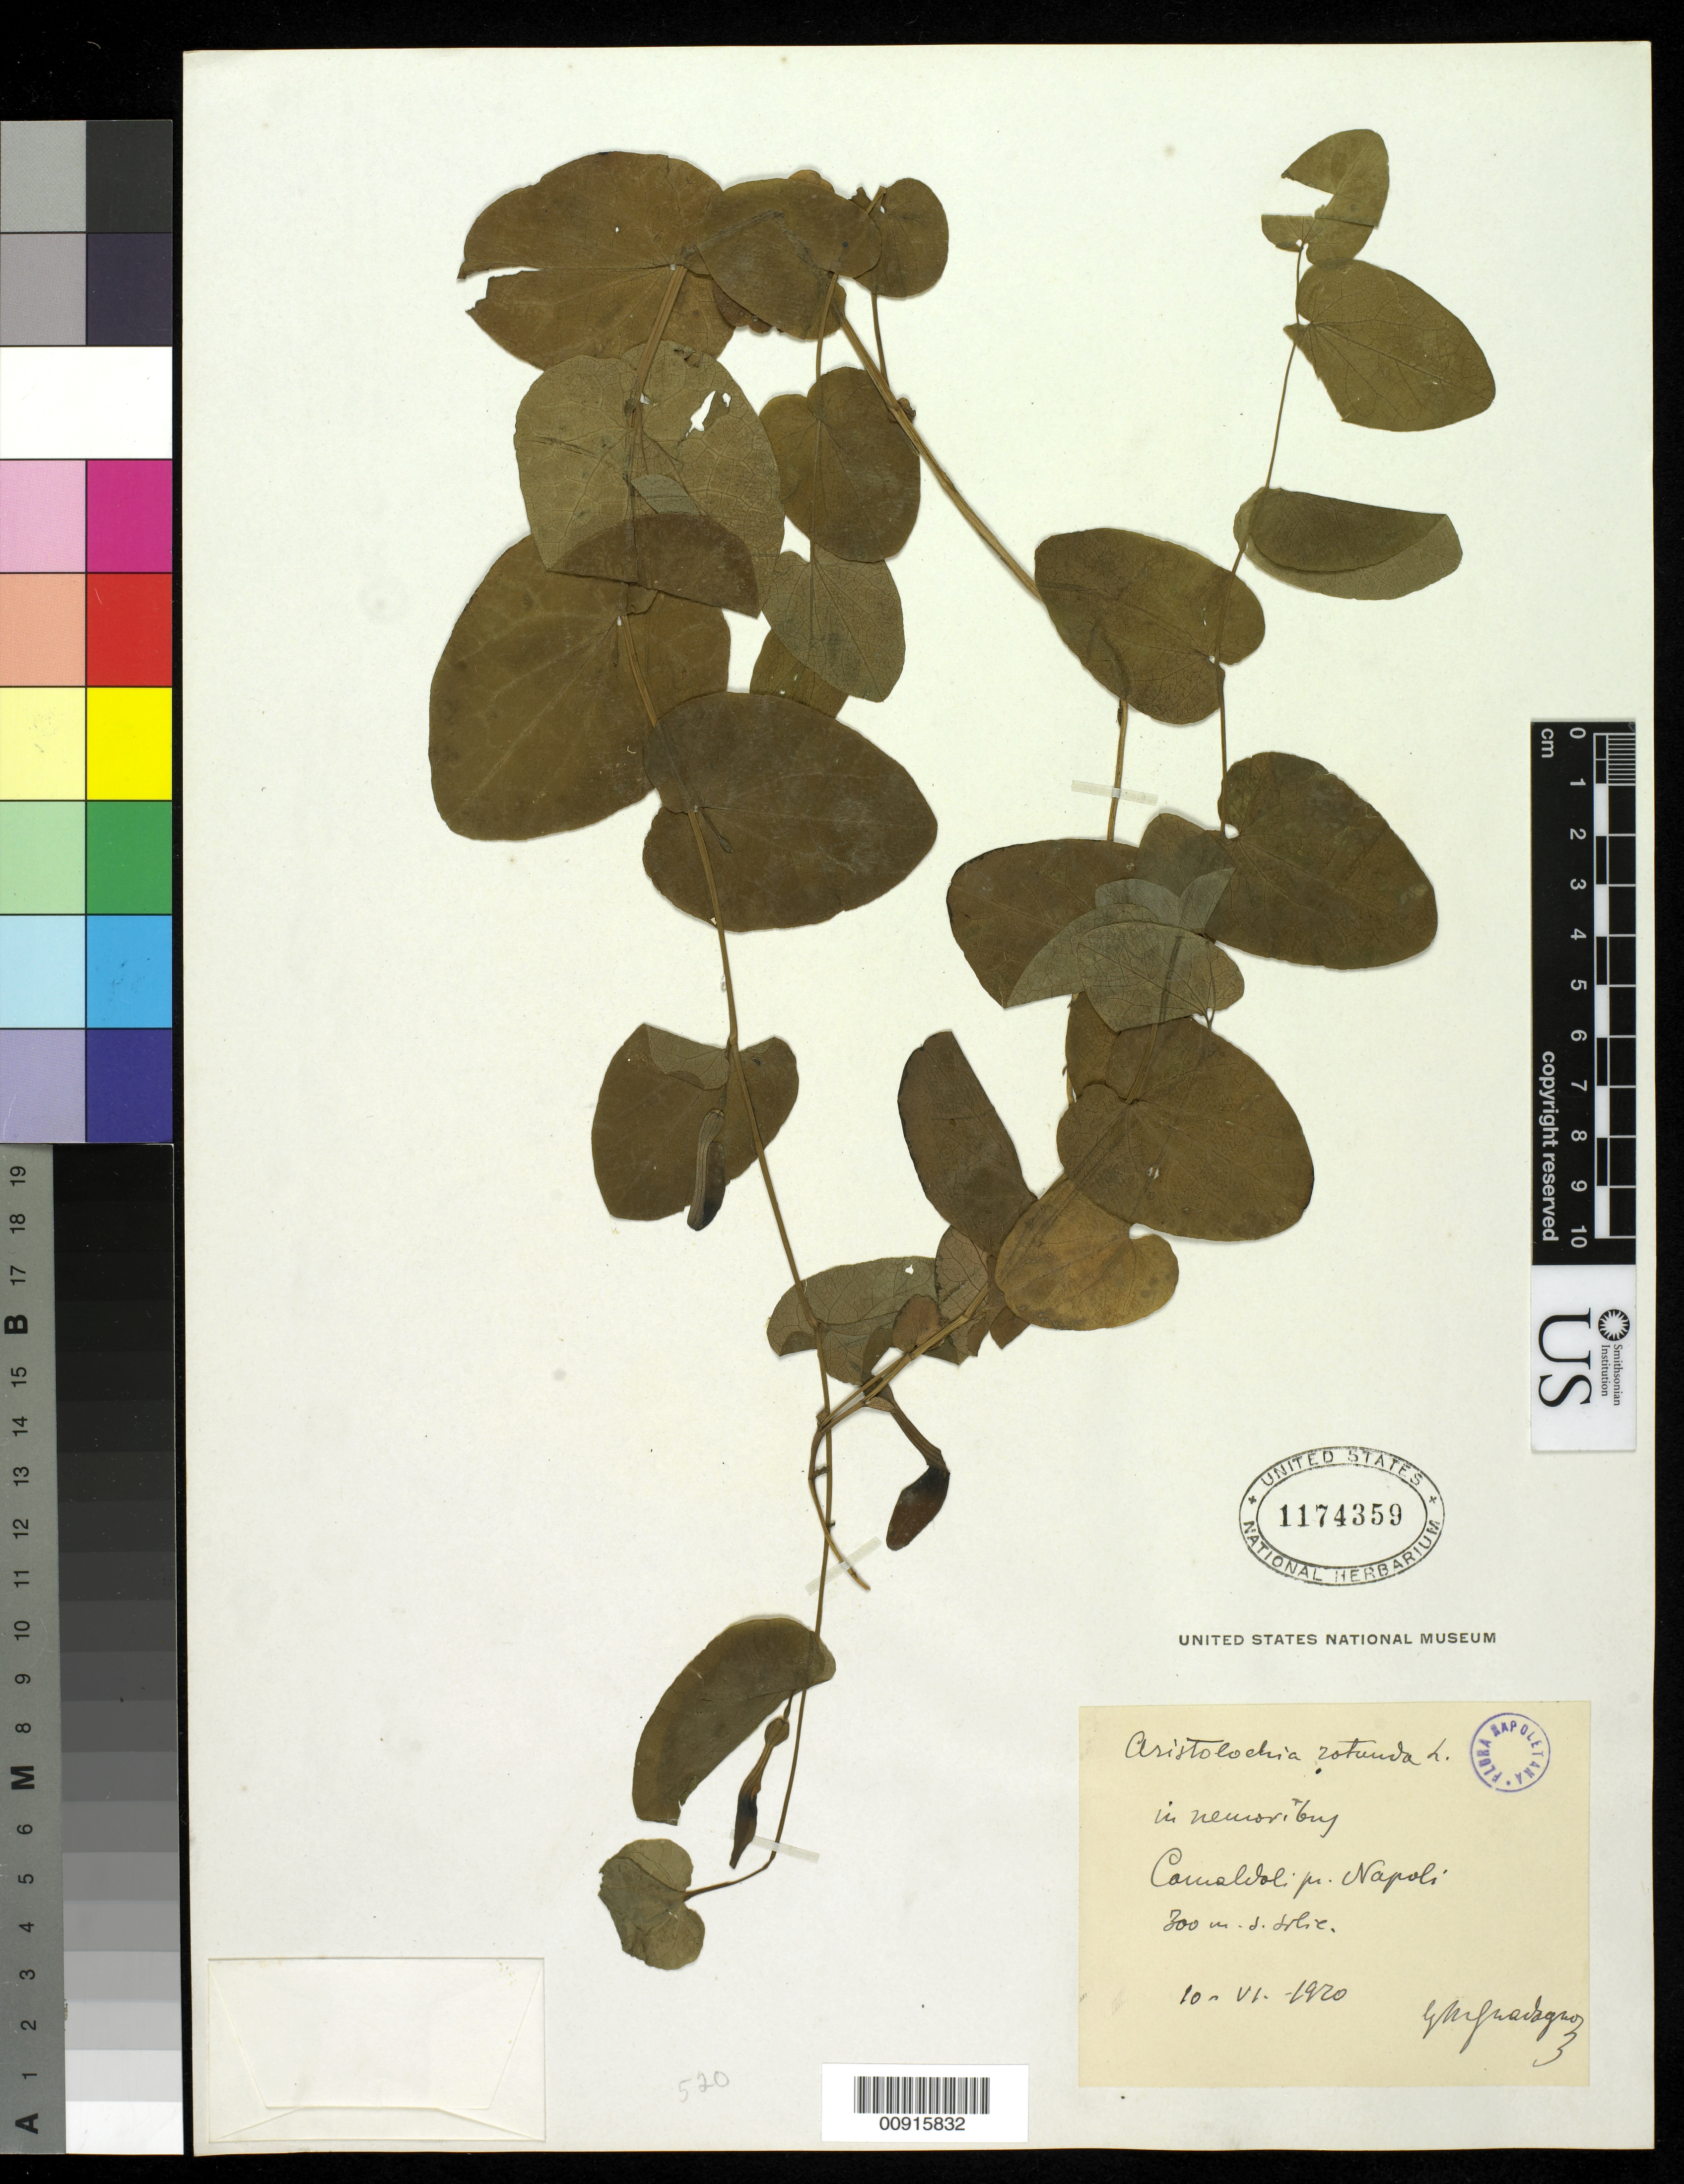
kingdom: Plantae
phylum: Tracheophyta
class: Magnoliopsida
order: Piperales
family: Aristolochiaceae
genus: Aristolochia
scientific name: Aristolochia rotunda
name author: L.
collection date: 1920-06-10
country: Italy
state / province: Campania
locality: Napoli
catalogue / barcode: US 1174359